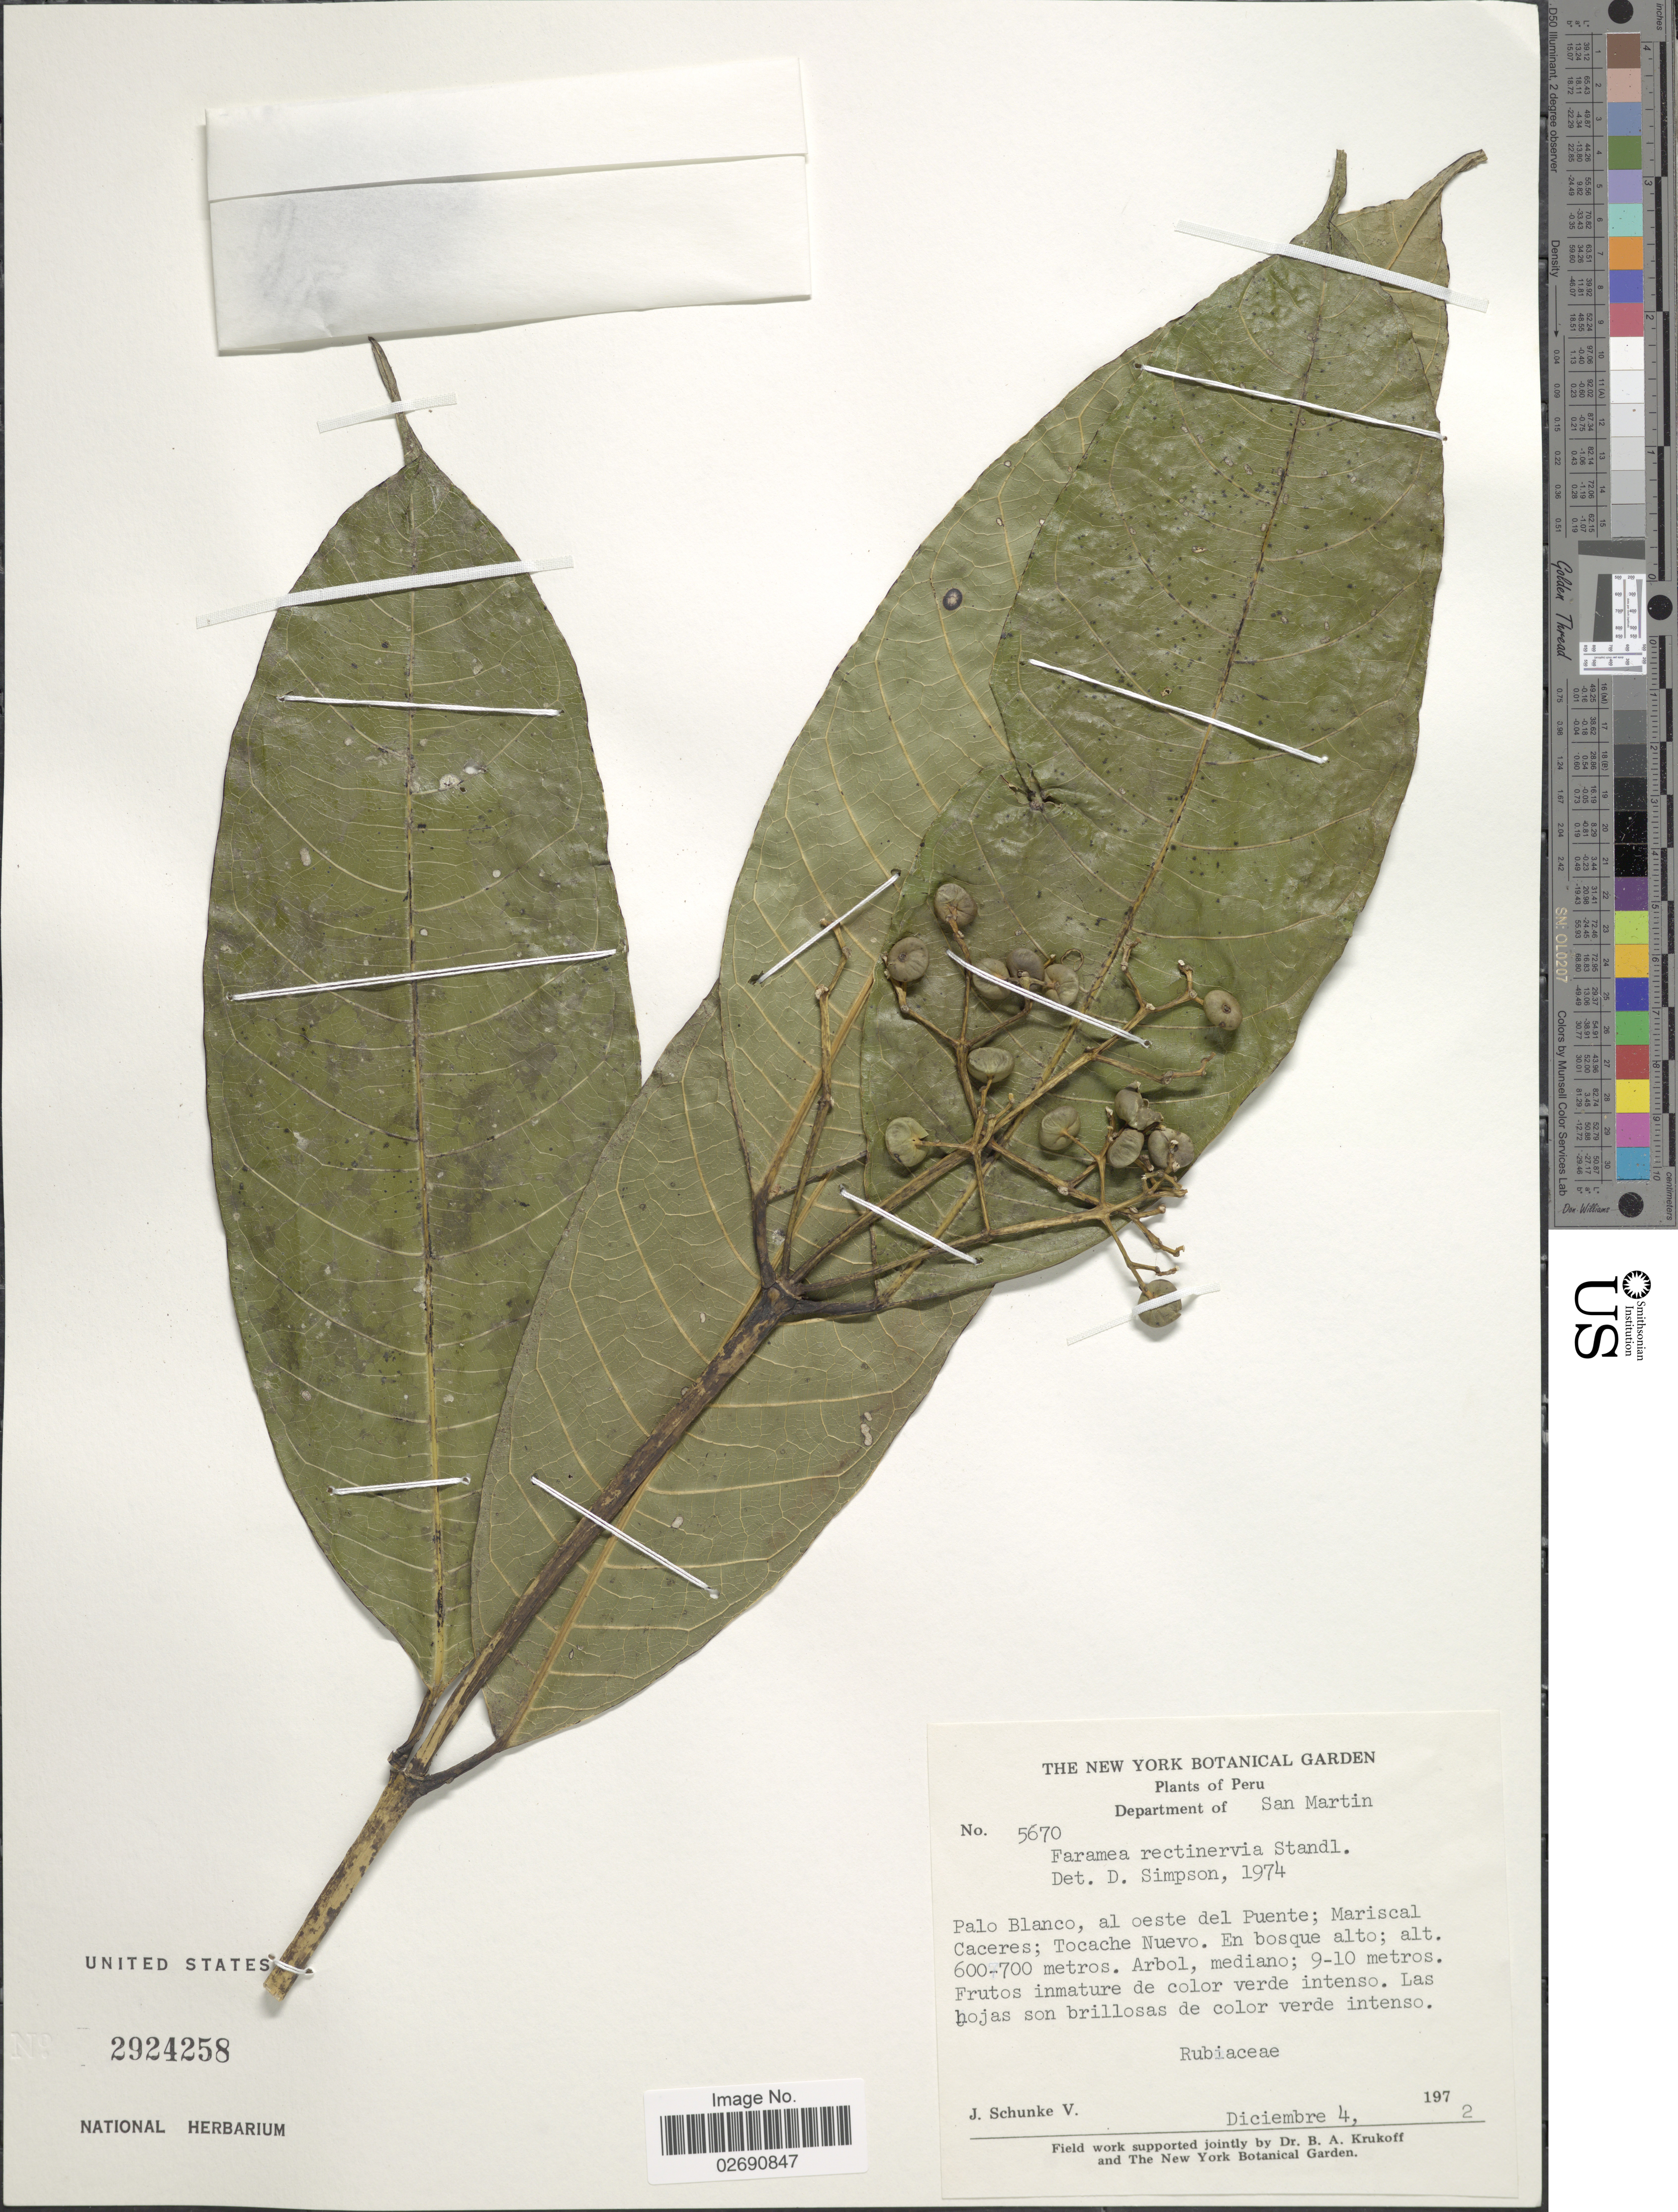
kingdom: Plantae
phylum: Tracheophyta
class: Magnoliopsida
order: Gentianales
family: Rubiaceae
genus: Faramea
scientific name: Faramea rectinervia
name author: Standl.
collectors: J. Schunke Vigo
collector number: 5670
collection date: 1972-12-04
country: Peru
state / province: San Martín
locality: Palo Blanco, al oeste del Puente; Mariscal Caceres; Tocache Nuevo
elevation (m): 600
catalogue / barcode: US 2924258